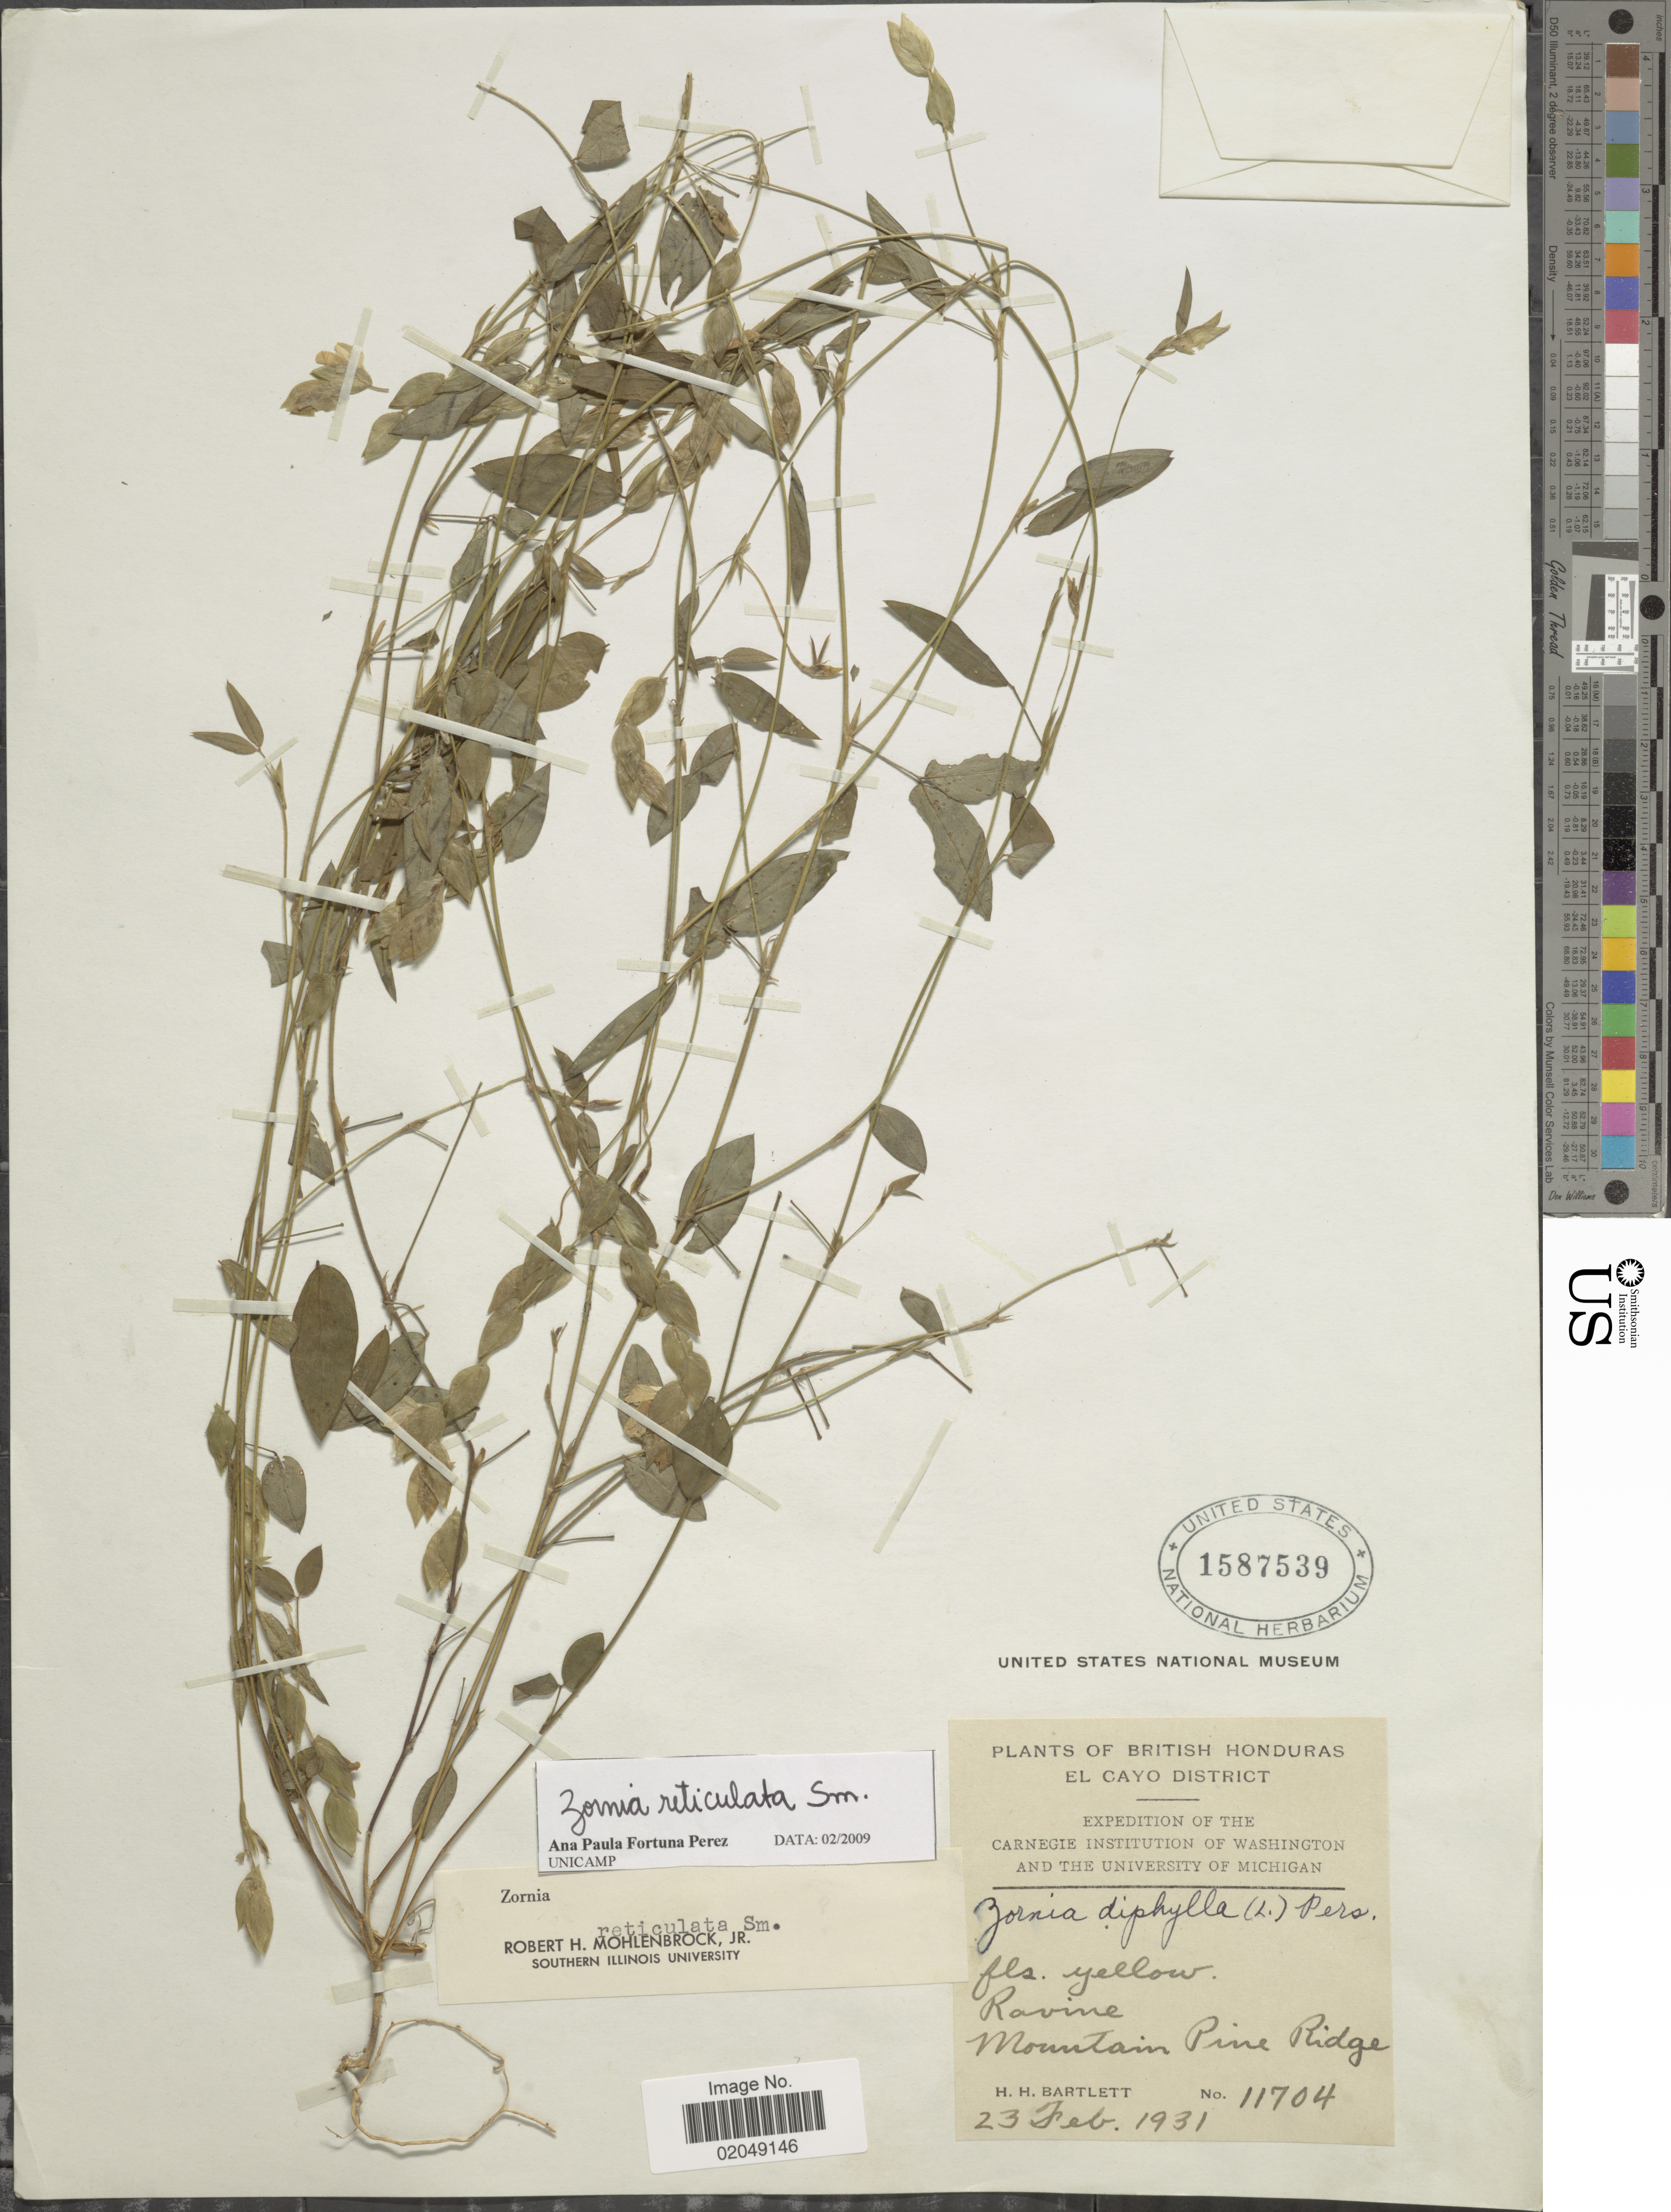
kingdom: Plantae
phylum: Tracheophyta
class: Magnoliopsida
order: Fabales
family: Fabaceae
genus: Zornia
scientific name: Zornia reticulata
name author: Sm.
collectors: H. H. Bartlett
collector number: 11704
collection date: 1931-02-23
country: Belize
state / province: Cayo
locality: British Honduras, El Cayo District, Ravine, Mountain Pine Ridge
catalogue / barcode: US 1587539